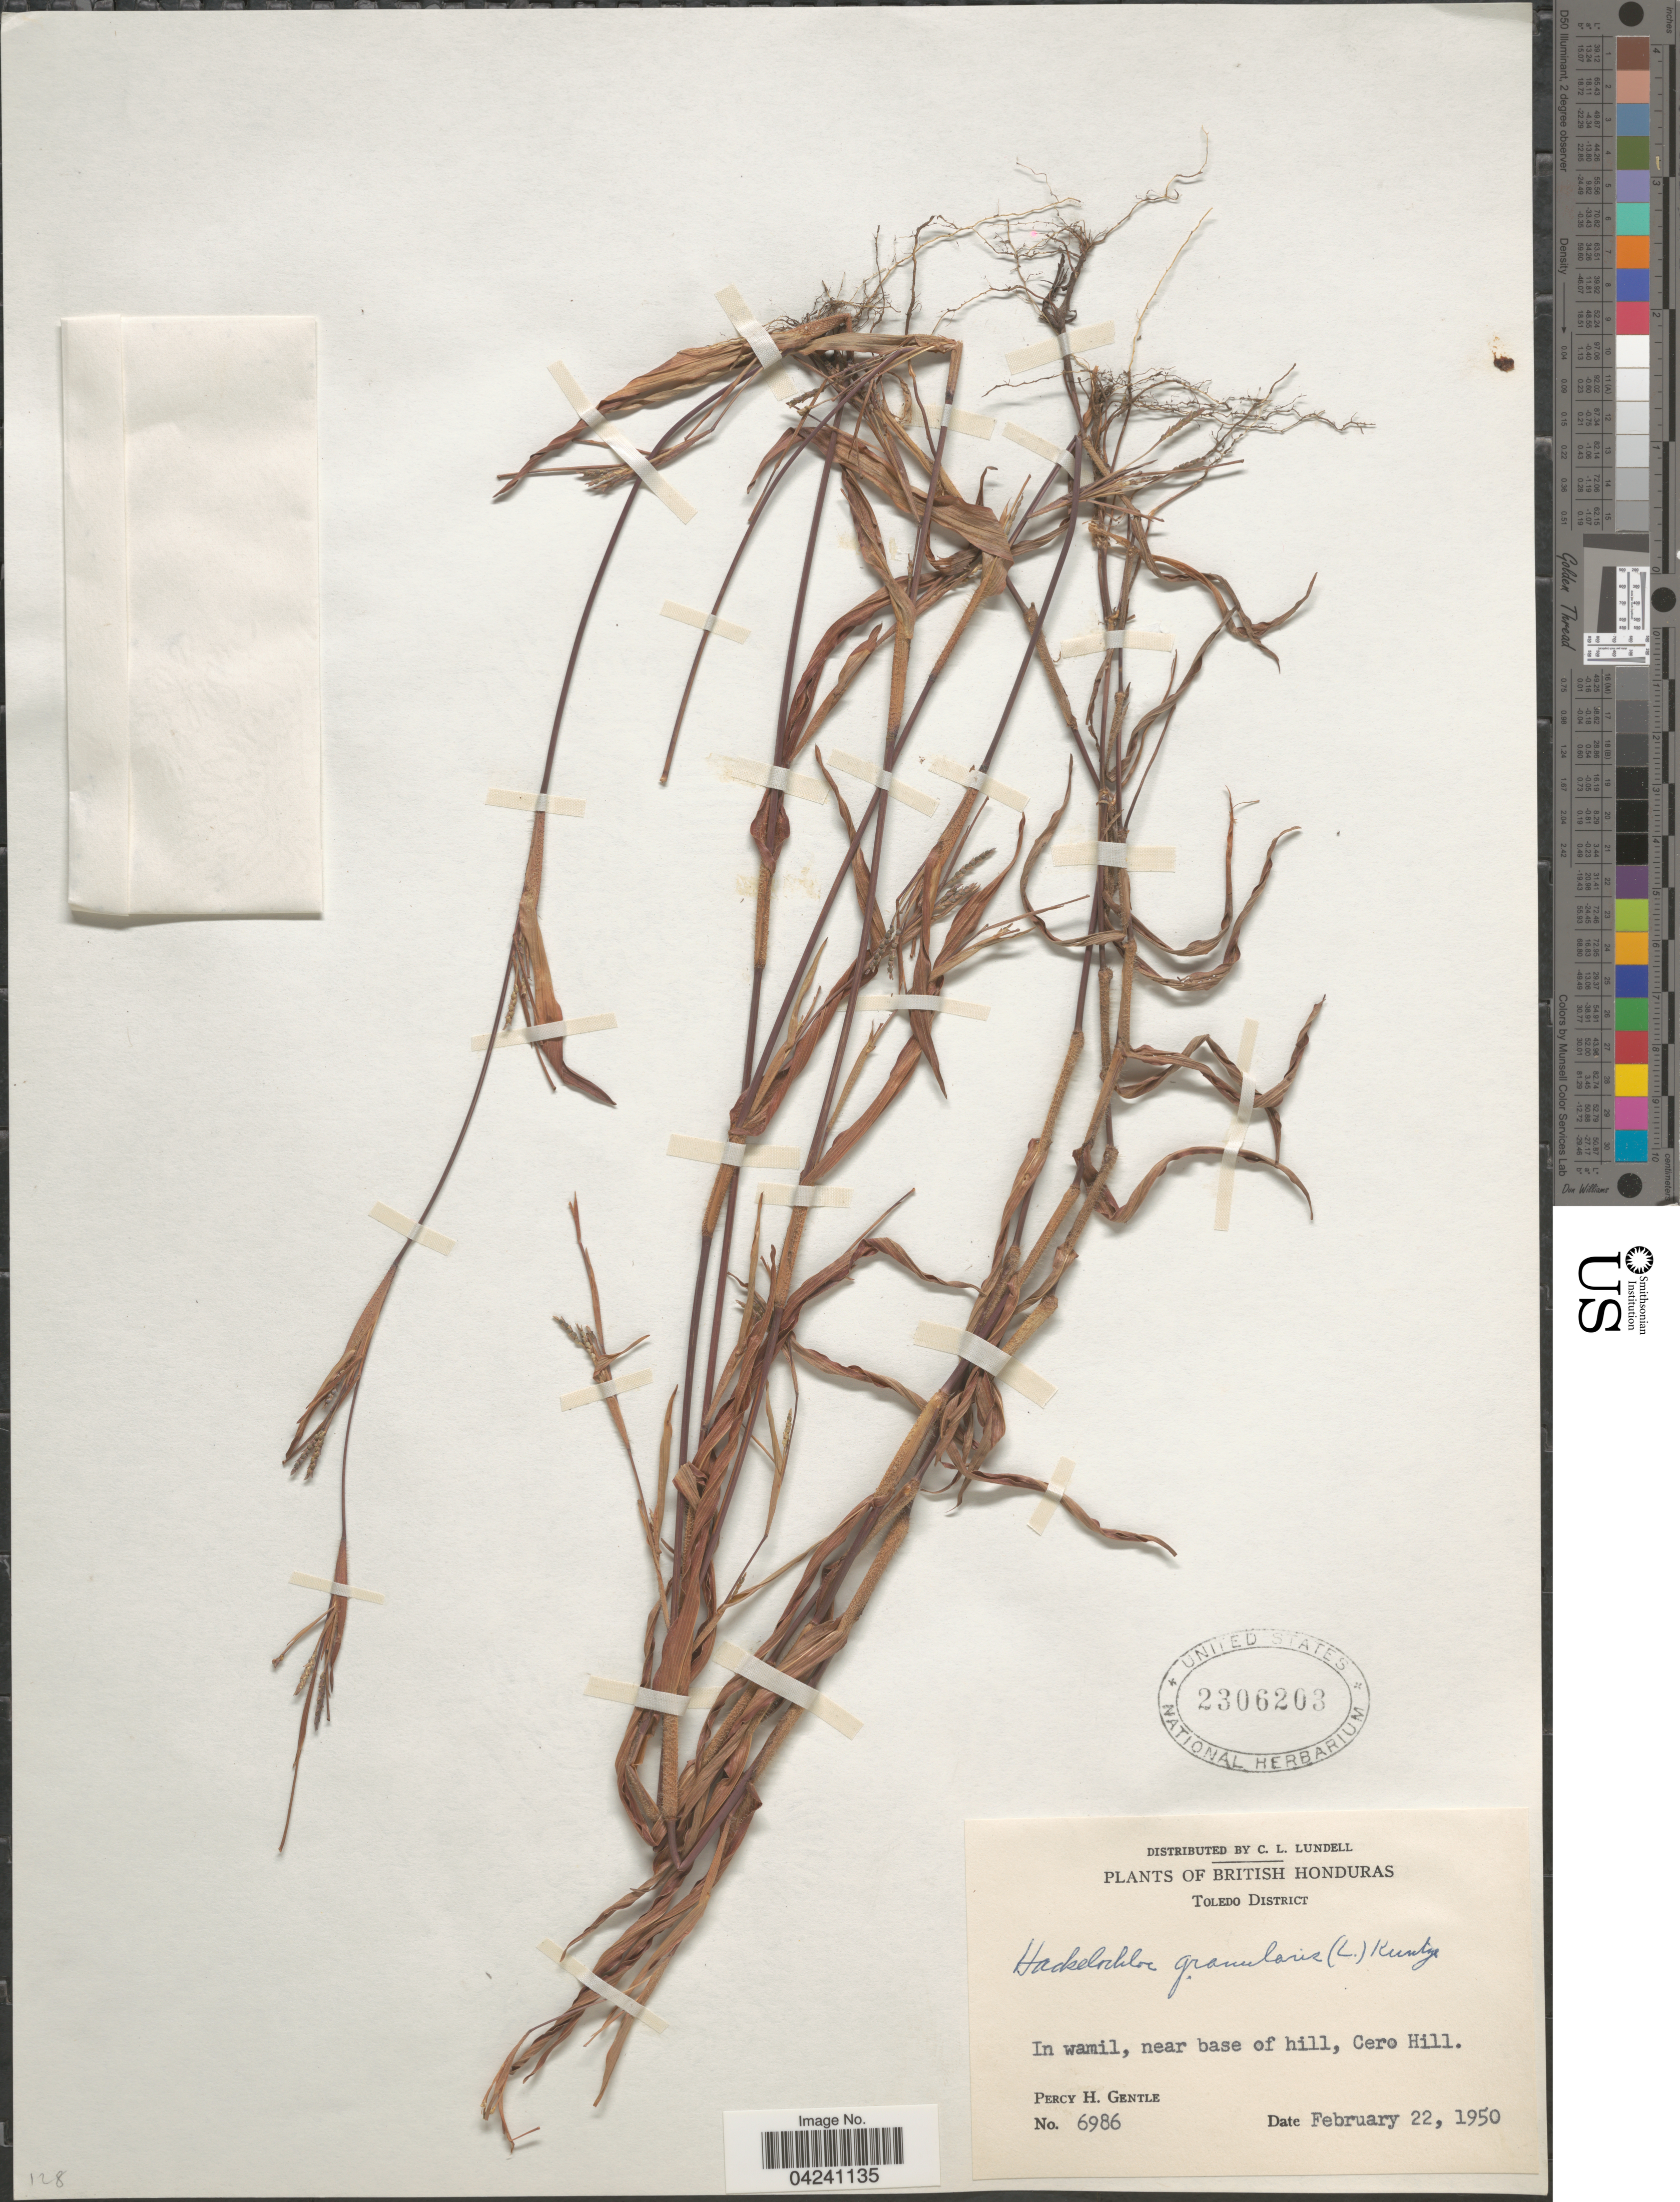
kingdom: Plantae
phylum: Tracheophyta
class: Liliopsida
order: Poales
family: Poaceae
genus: Hackelochloa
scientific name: Hackelochloa granularis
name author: (L.) Kuntze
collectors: P. H. Gentle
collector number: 6986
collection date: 1950-02-22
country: Belize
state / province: Toledo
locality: British Honduras. Toledo District. In wamil, near base of hill, Cero Hill.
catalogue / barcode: US 2306203